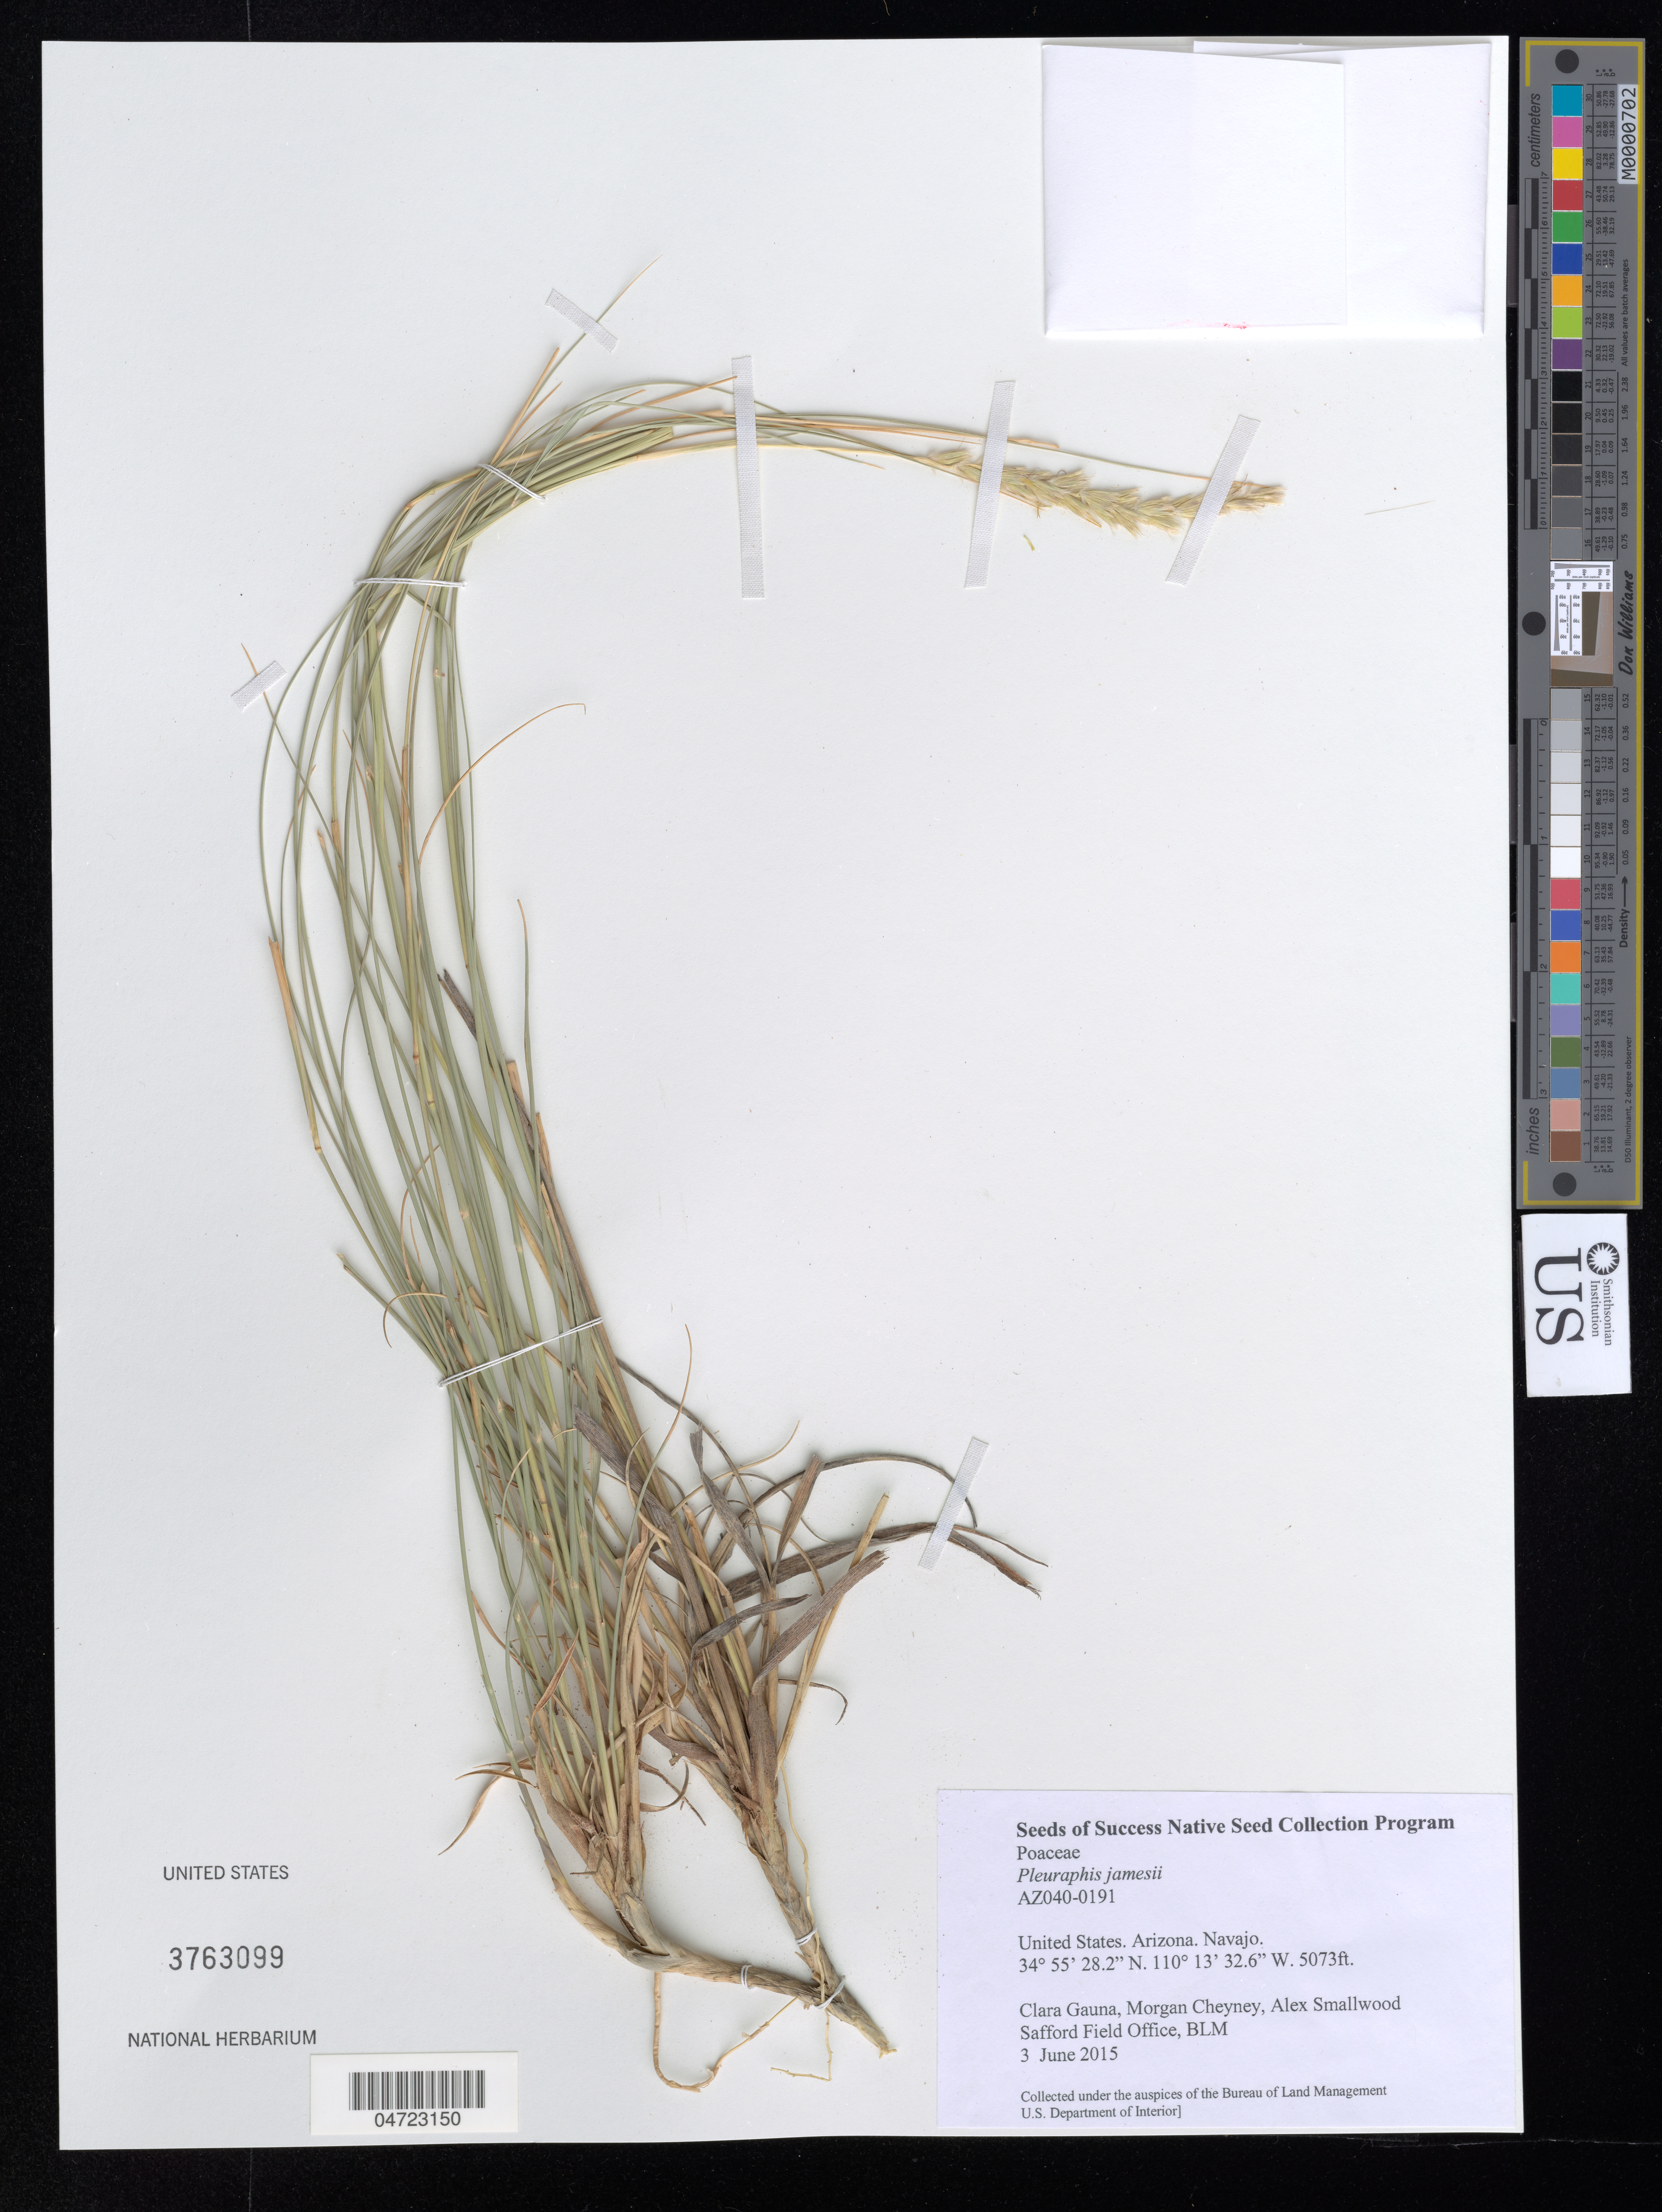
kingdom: Plantae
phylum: Tracheophyta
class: Liliopsida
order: Poales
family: Poaceae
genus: Pleuraphis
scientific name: Pleuraphis jamesii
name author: Torr.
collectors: C. Gauna, M. Cheyney & A. Smallwood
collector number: AZ040-0191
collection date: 2015-06-03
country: United States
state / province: Arizona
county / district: Navajo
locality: Navajo.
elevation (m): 1546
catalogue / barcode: US 3763099